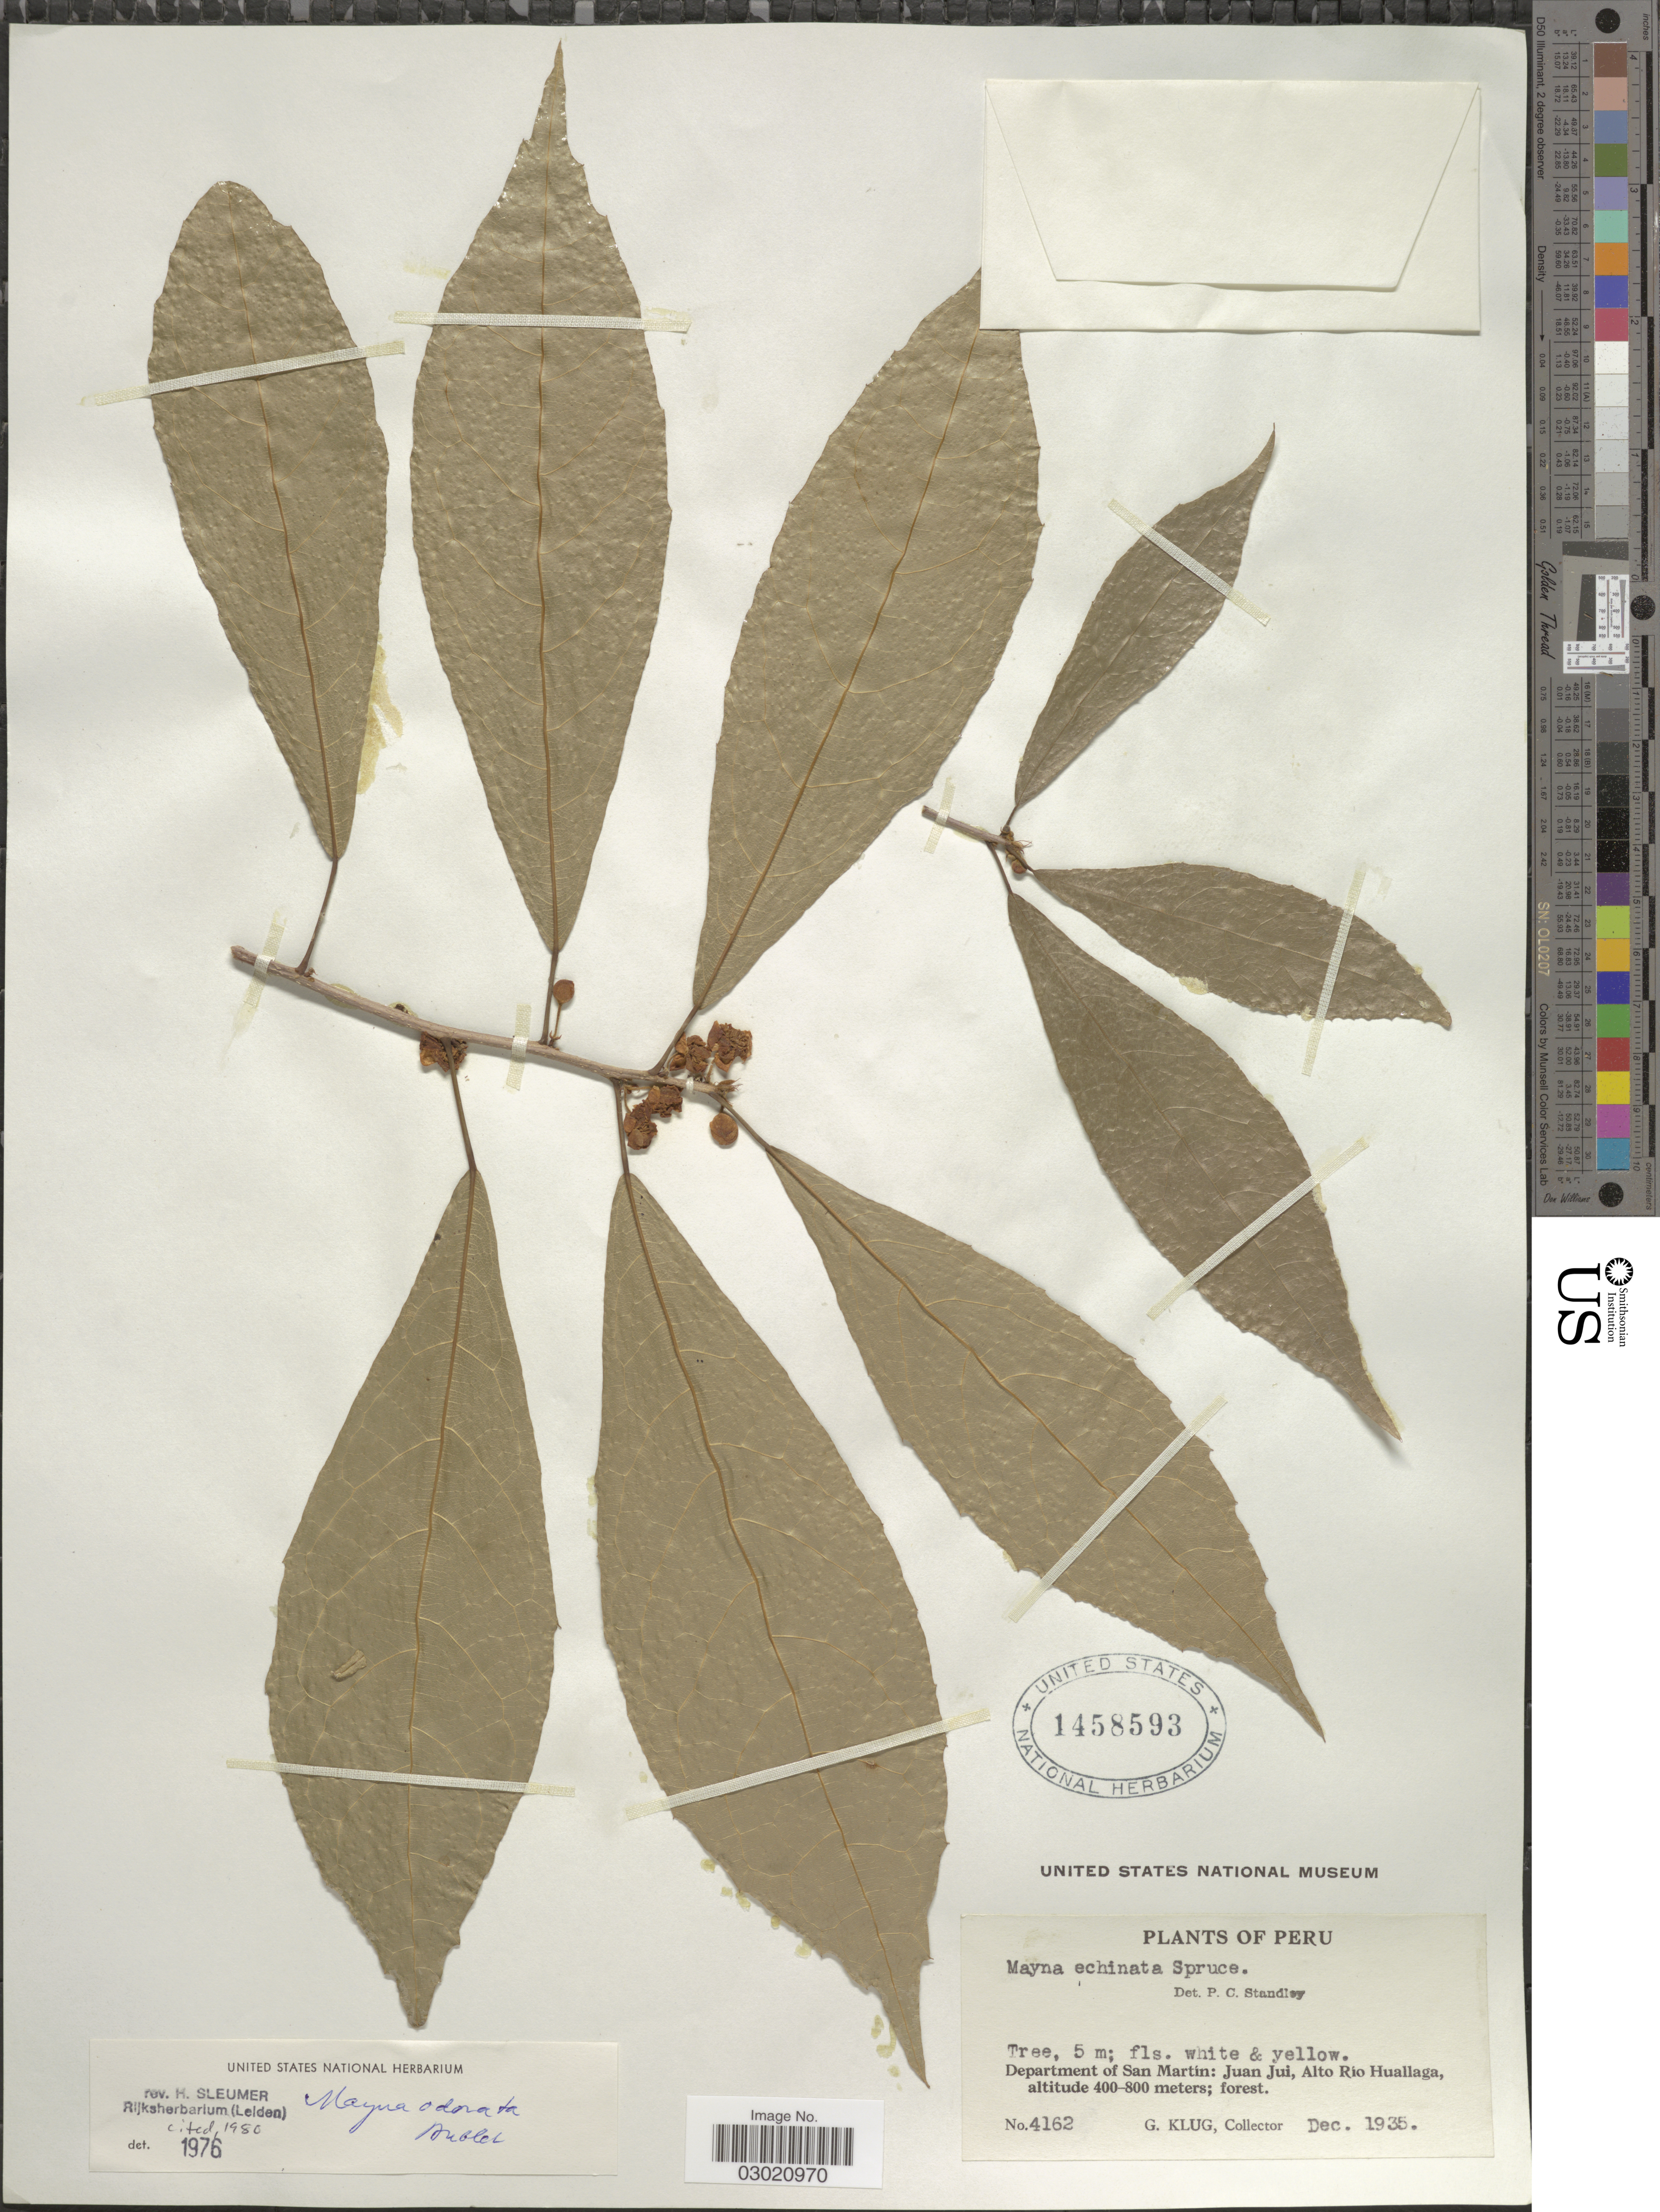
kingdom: Plantae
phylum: Tracheophyta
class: Magnoliopsida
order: Malpighiales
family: Achariaceae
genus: Mayna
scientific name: Mayna odorata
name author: Aubl.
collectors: G. Klug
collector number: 4162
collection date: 1935-12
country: Peru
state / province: San Martín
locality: Department of San Martín: Juan Jui, Alto Río Huallaga.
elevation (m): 400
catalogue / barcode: US 1458593